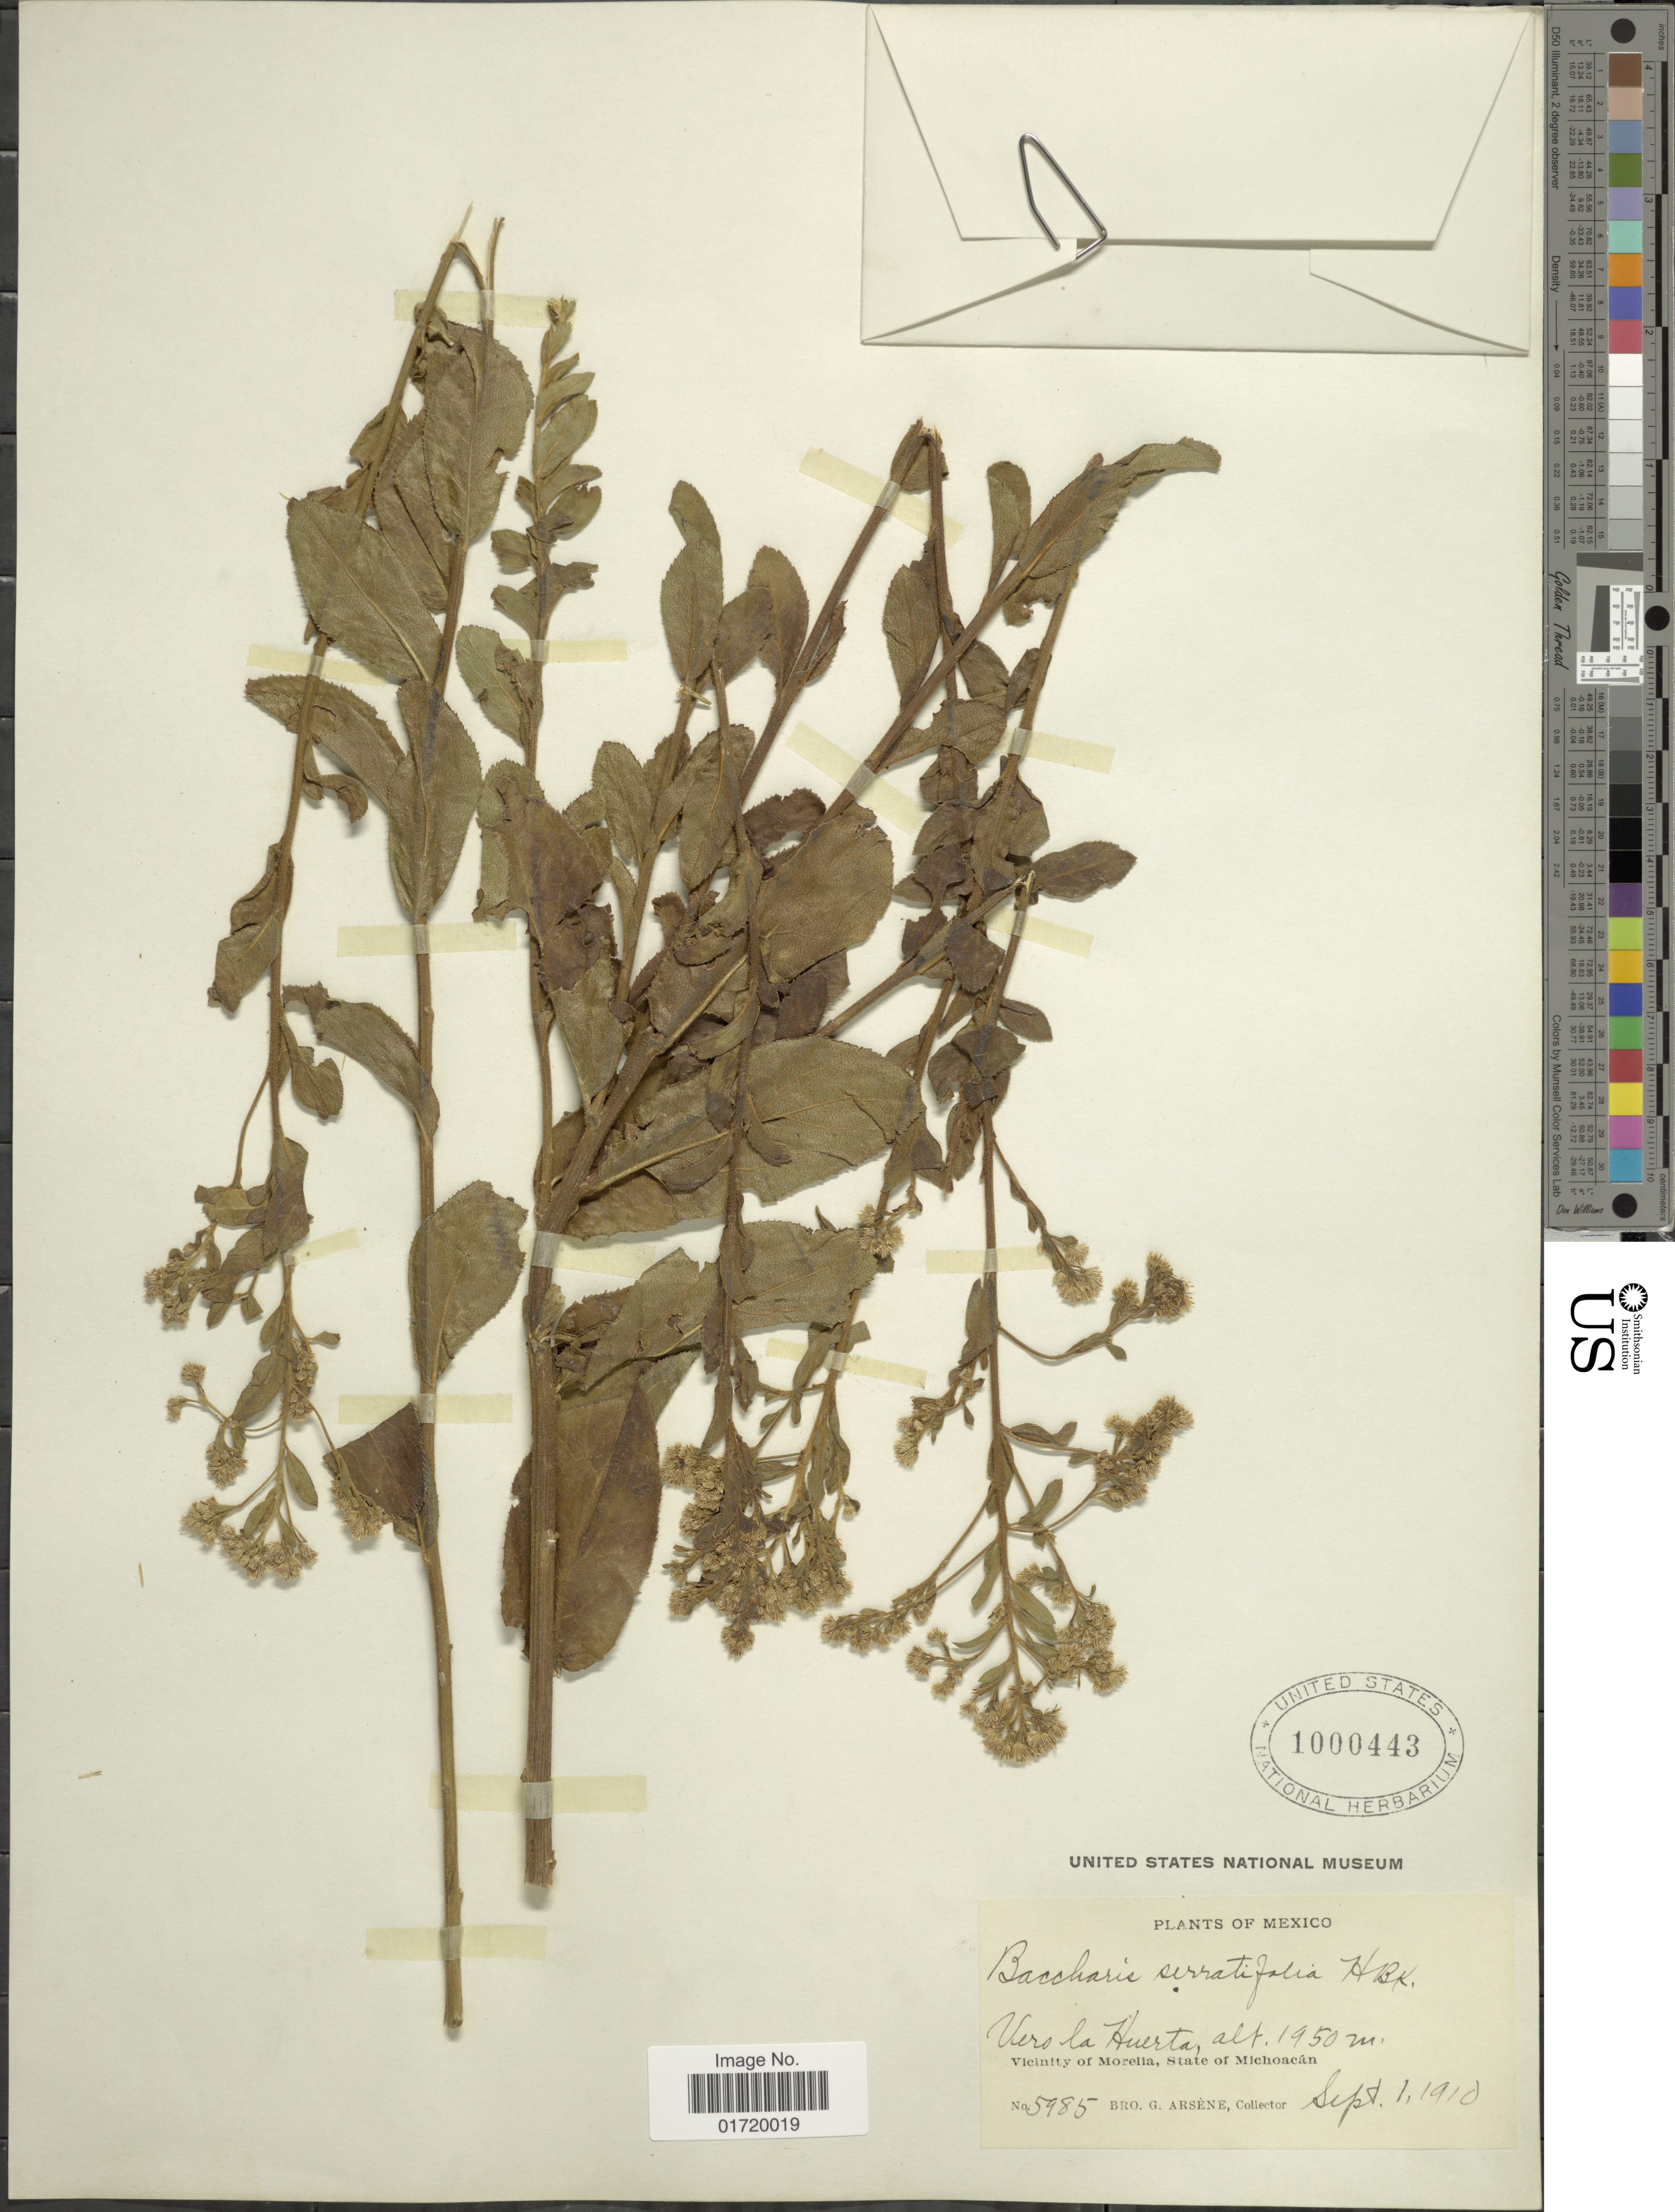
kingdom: Plantae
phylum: Tracheophyta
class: Magnoliopsida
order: Asterales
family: Asteraceae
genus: Baccharis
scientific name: Baccharis serrifolia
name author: DC.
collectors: Bro. G. Arsène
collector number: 5985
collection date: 1910-09-01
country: Mexico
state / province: Michoacán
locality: Vero la Huerta, Vicinity of Morelia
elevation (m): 1950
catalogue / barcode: US 1000443